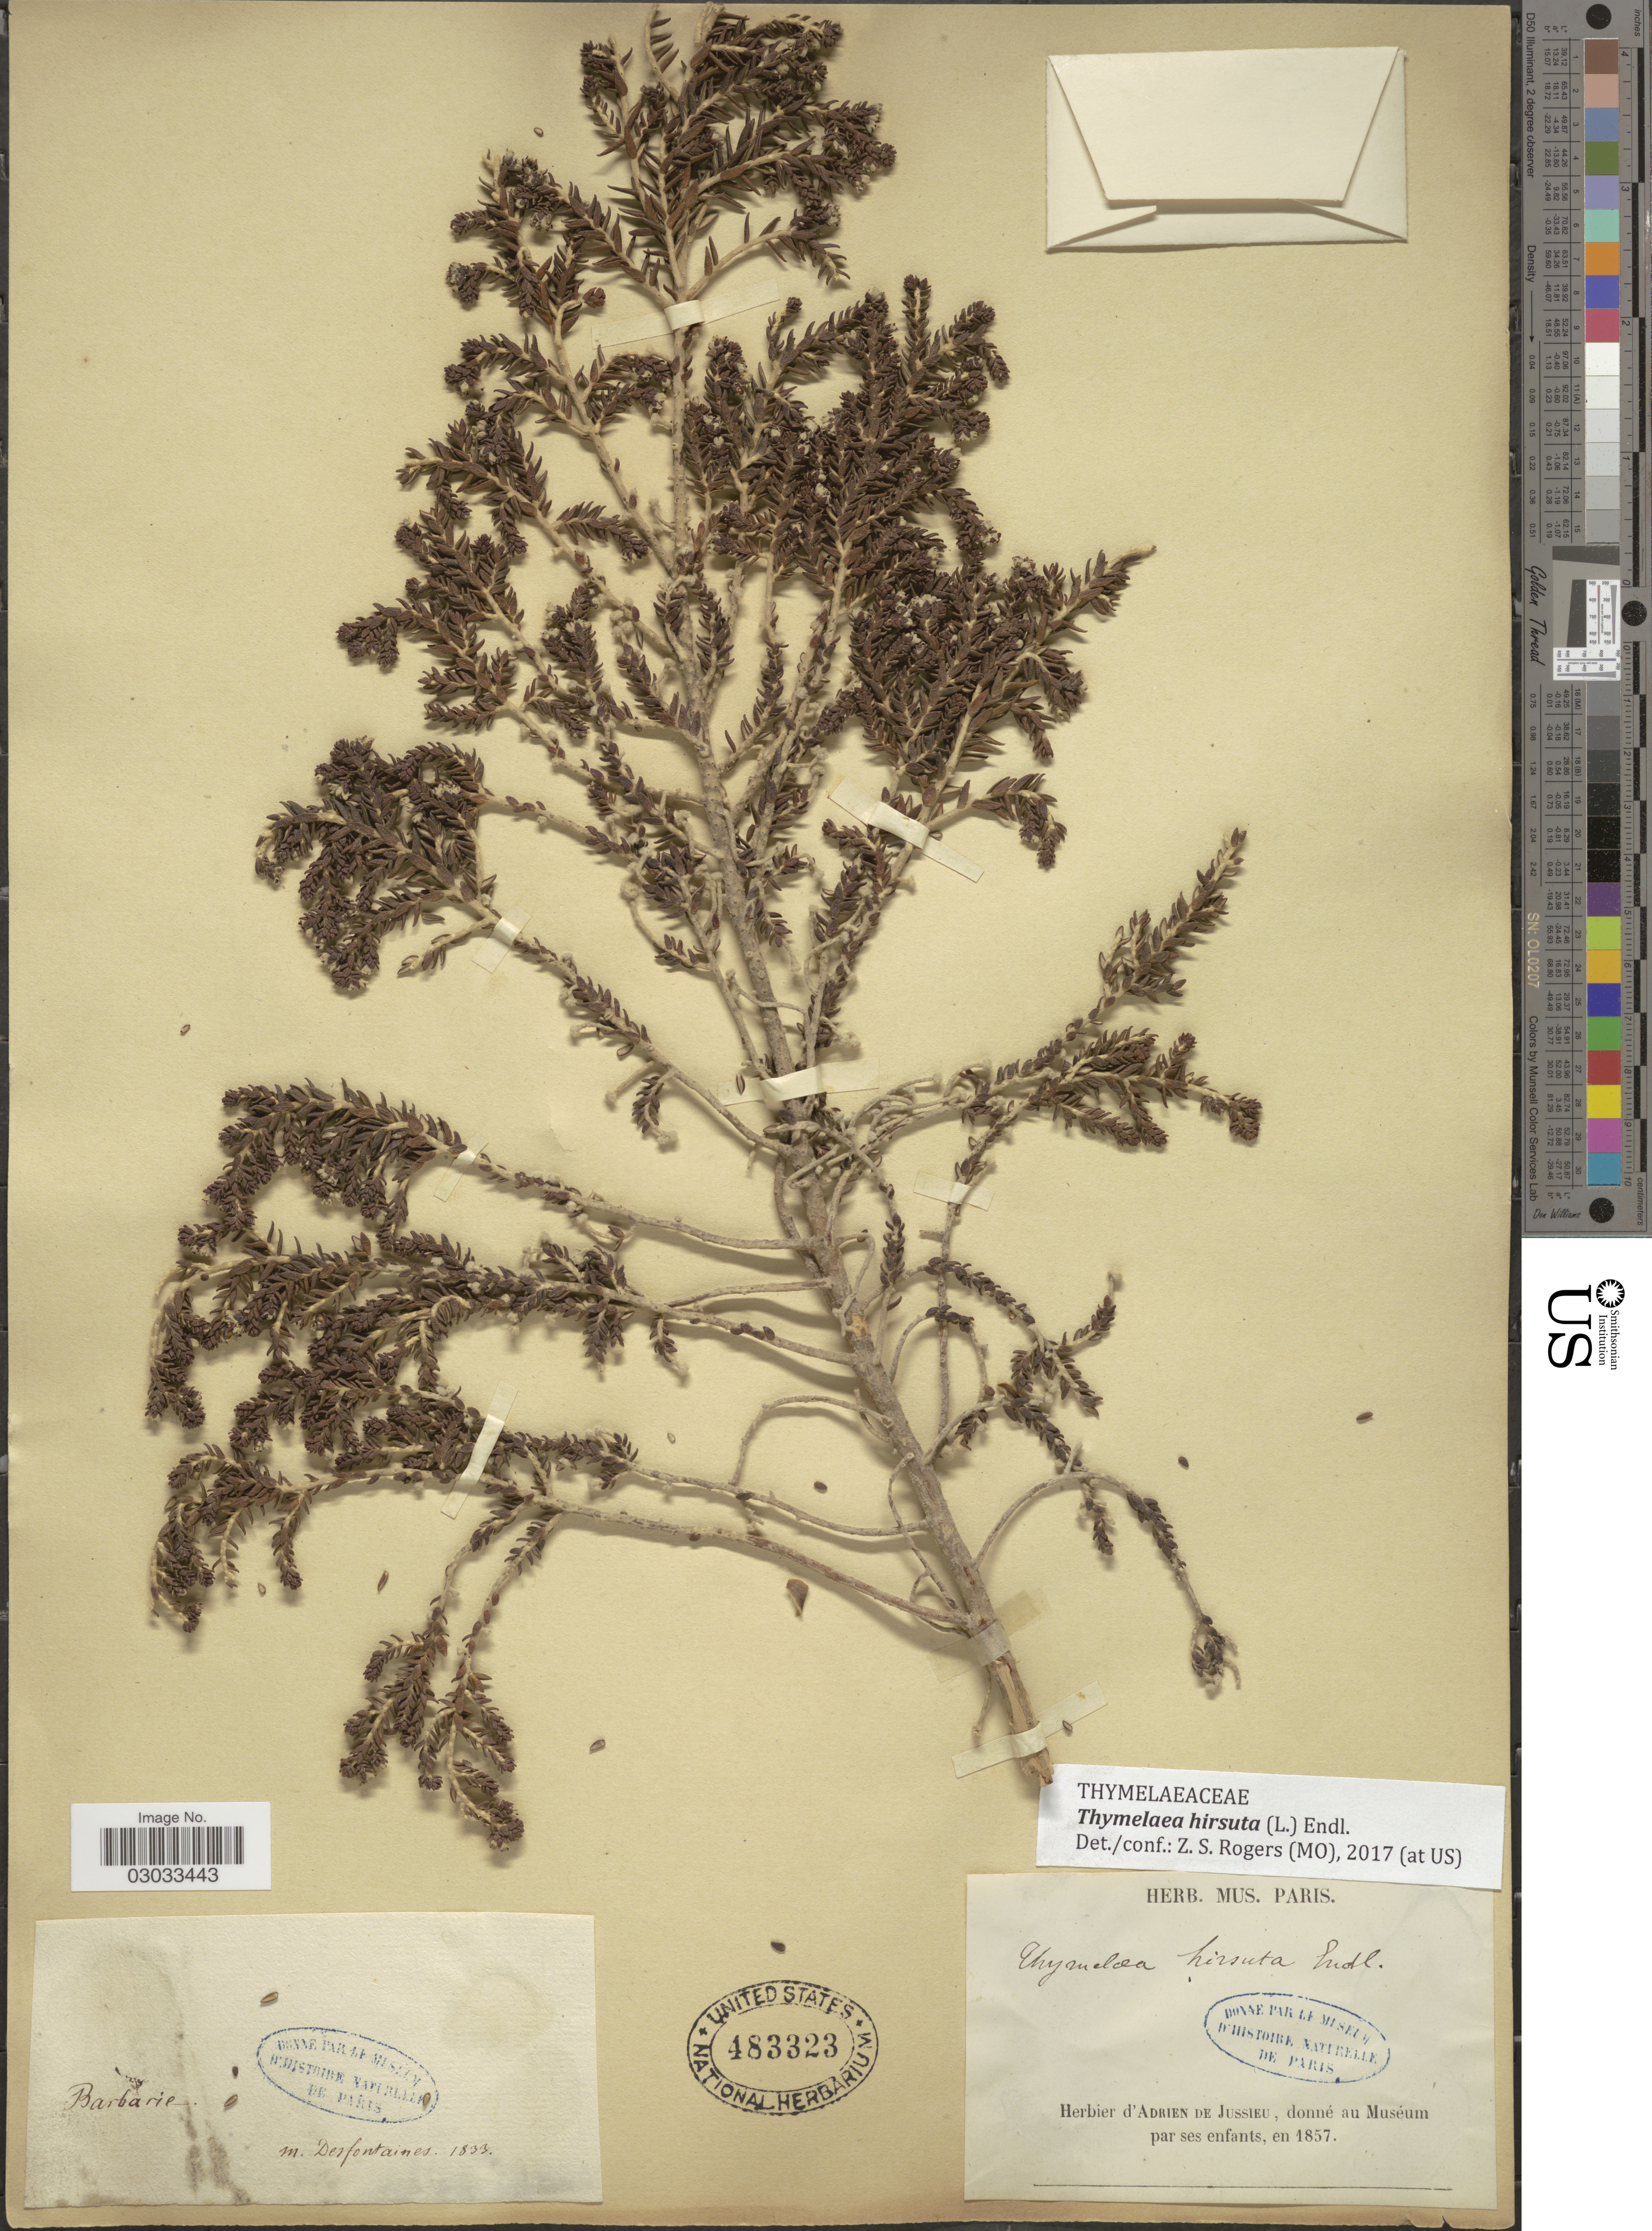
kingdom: Plantae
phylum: Tracheophyta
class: Magnoliopsida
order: Malvales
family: Thymelaeaceae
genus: Thymelaea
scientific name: Thymelaea hirsuta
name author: (L.) Endl.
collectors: Desfontaines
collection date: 1833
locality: Barbarie.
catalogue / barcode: US 483323